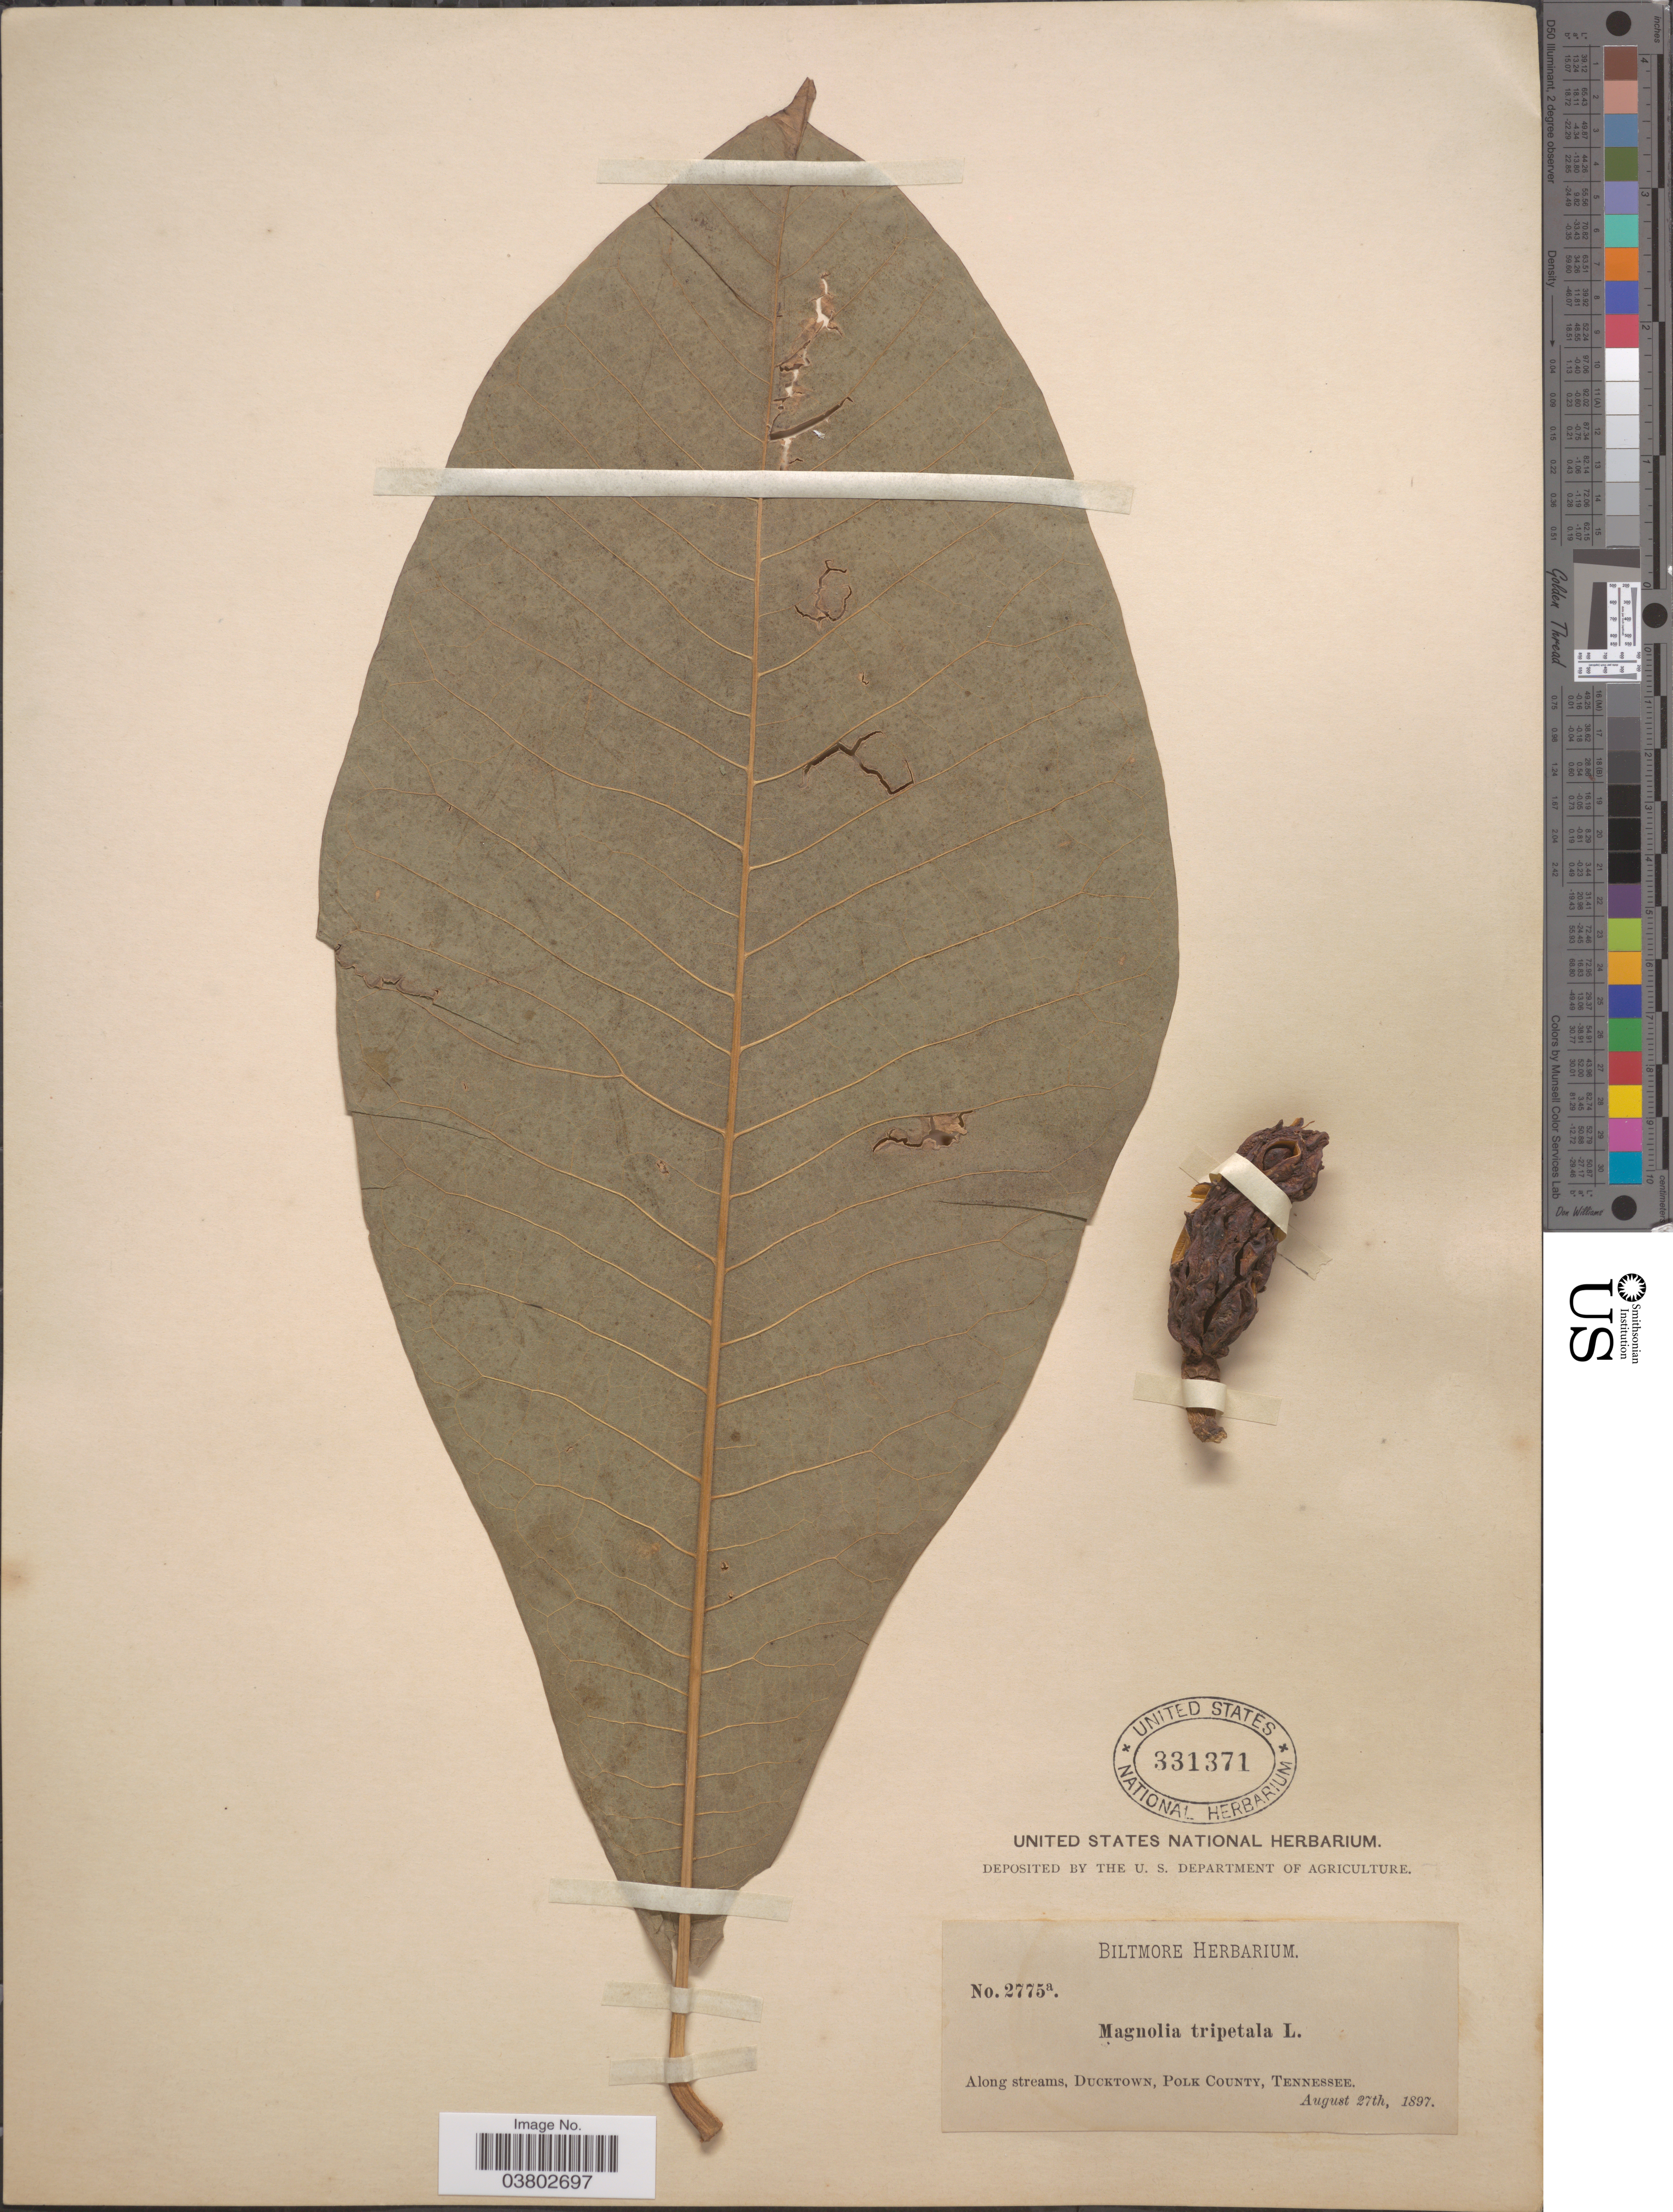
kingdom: Plantae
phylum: Tracheophyta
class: Magnoliopsida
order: Magnoliales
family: Magnoliaceae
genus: Magnolia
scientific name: Magnolia tripetala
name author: L.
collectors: ex herb. Biltmore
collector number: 2775a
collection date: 1897-08-27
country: United States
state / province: Tennessee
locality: Along streams, Ducktown, Polk County.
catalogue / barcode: US 331371